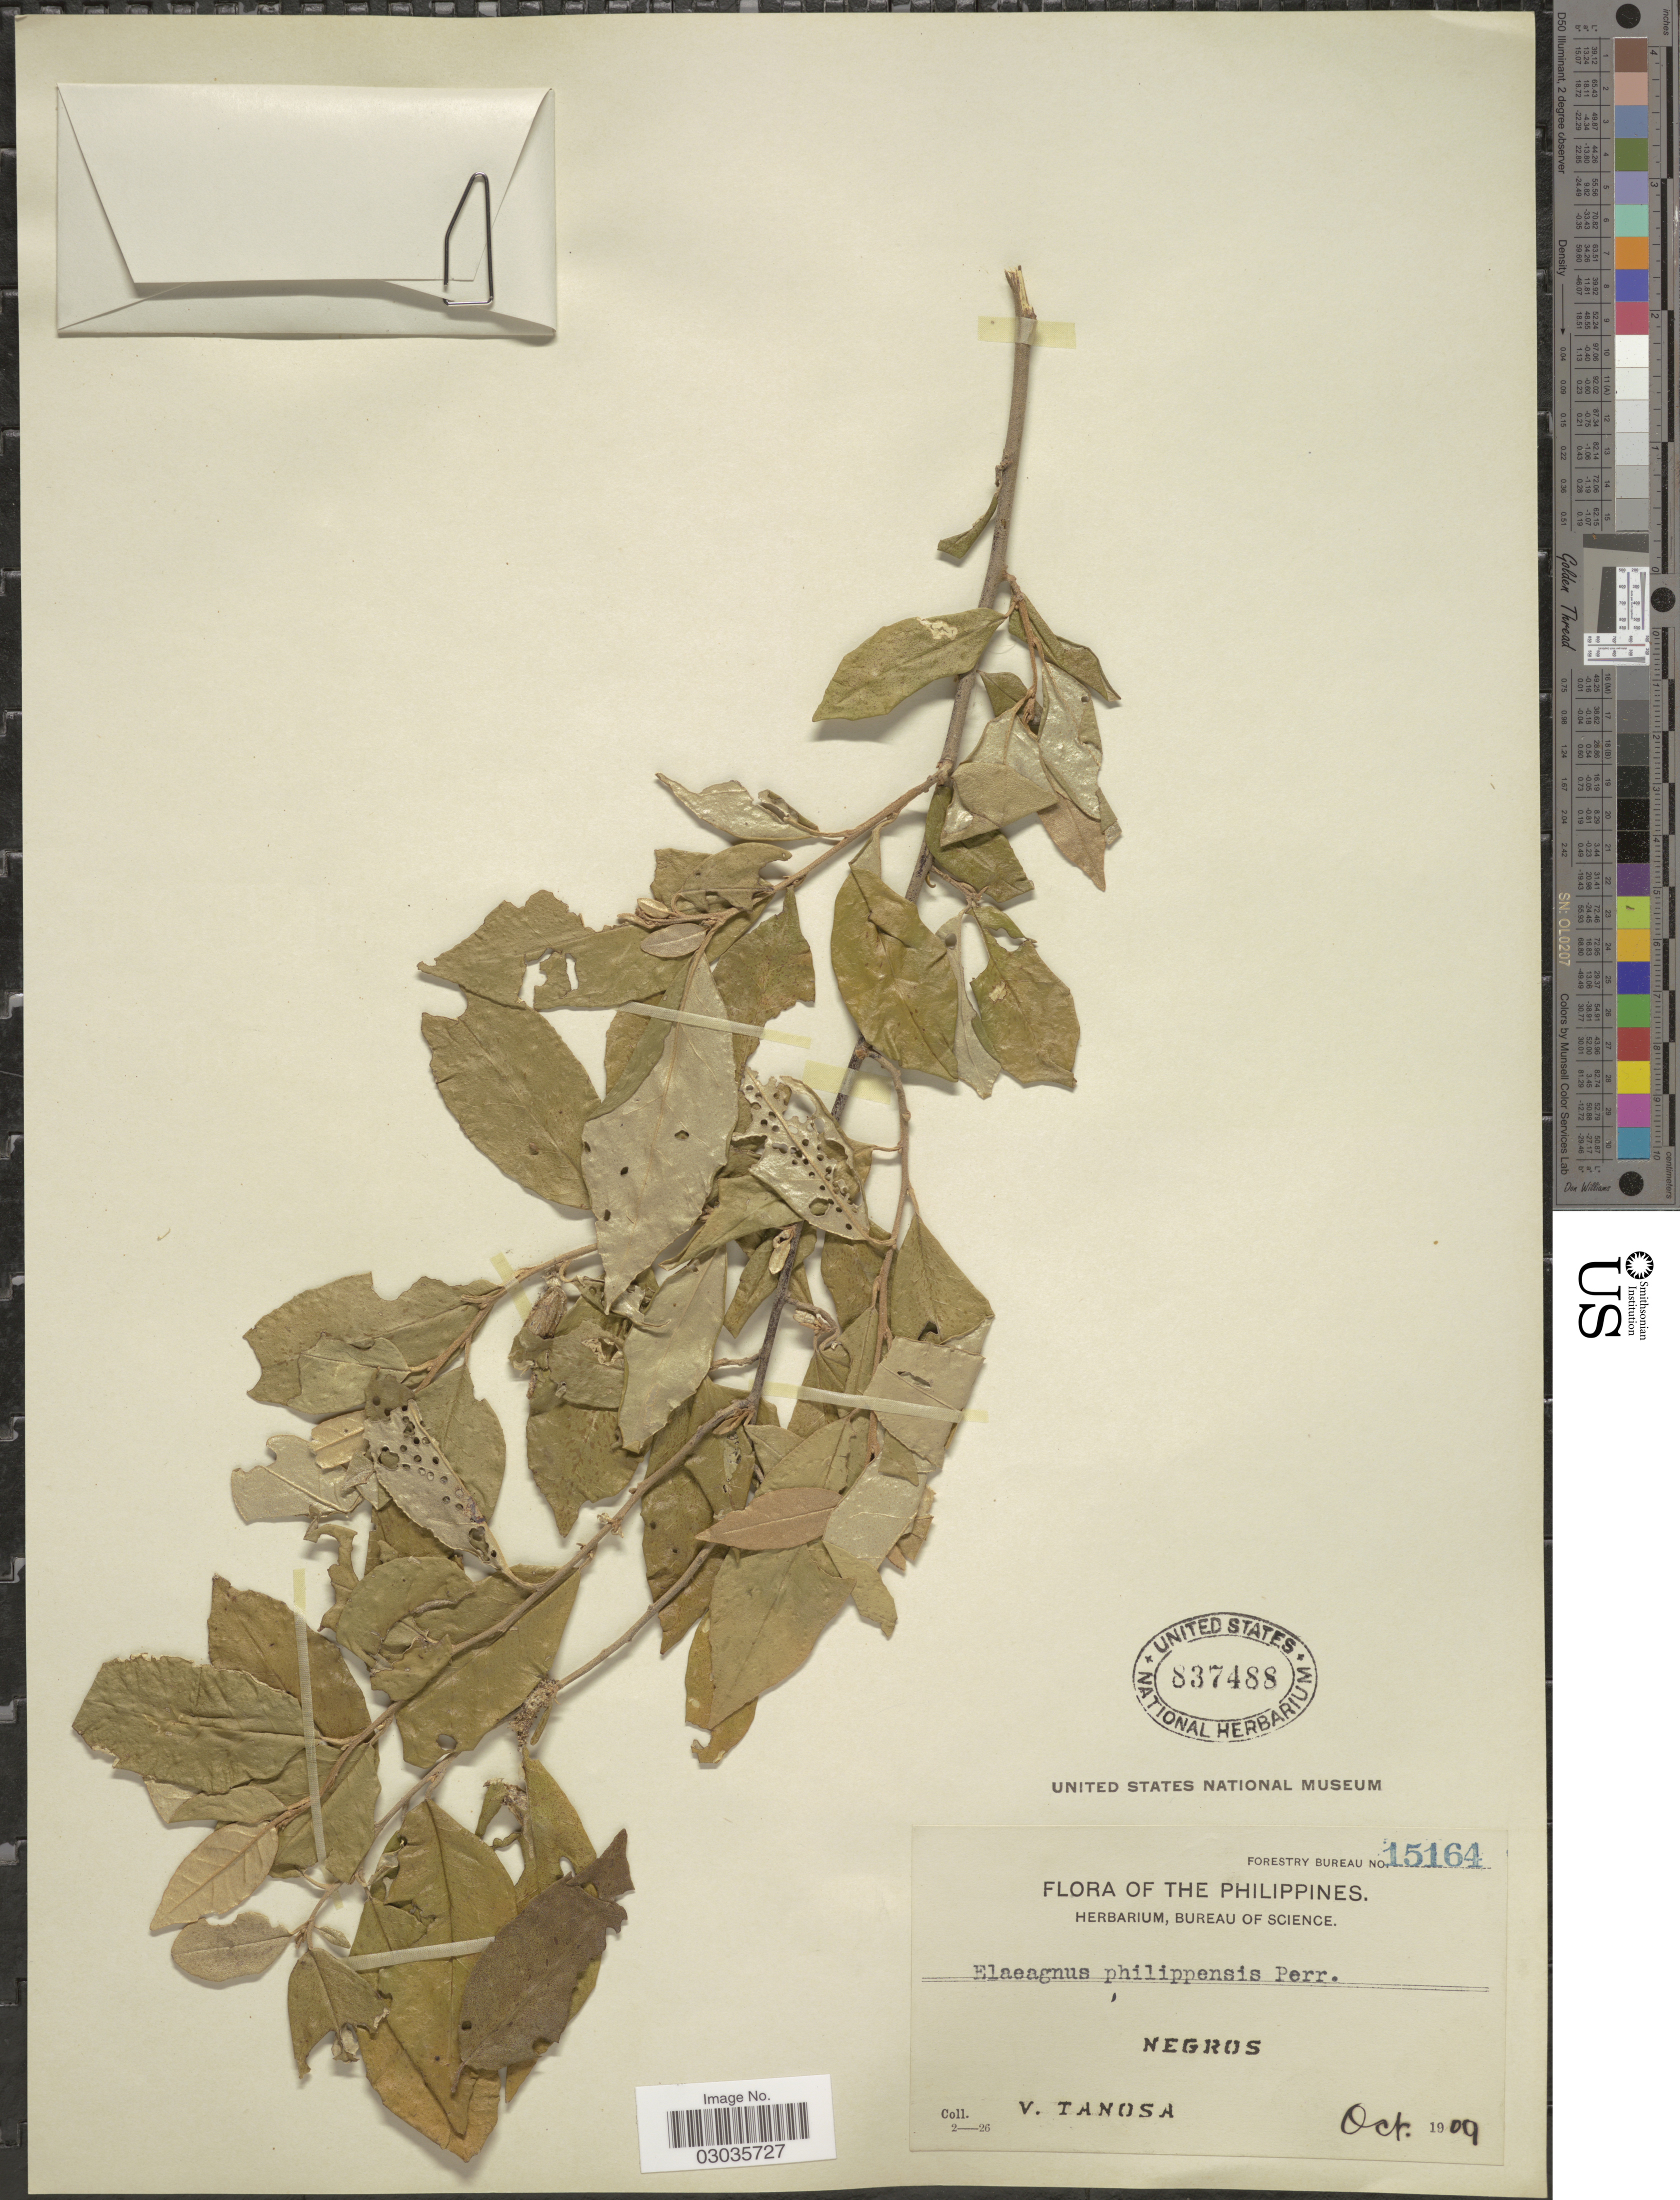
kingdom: Plantae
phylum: Tracheophyta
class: Magnoliopsida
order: Rosales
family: Elaeagnaceae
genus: Elaeagnus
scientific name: Elaeagnus triflora var. triflora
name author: Roxb.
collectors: V. Tanosa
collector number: Forestry Bureau 15164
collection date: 1909-10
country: Philippines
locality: Negros.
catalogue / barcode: US 837488